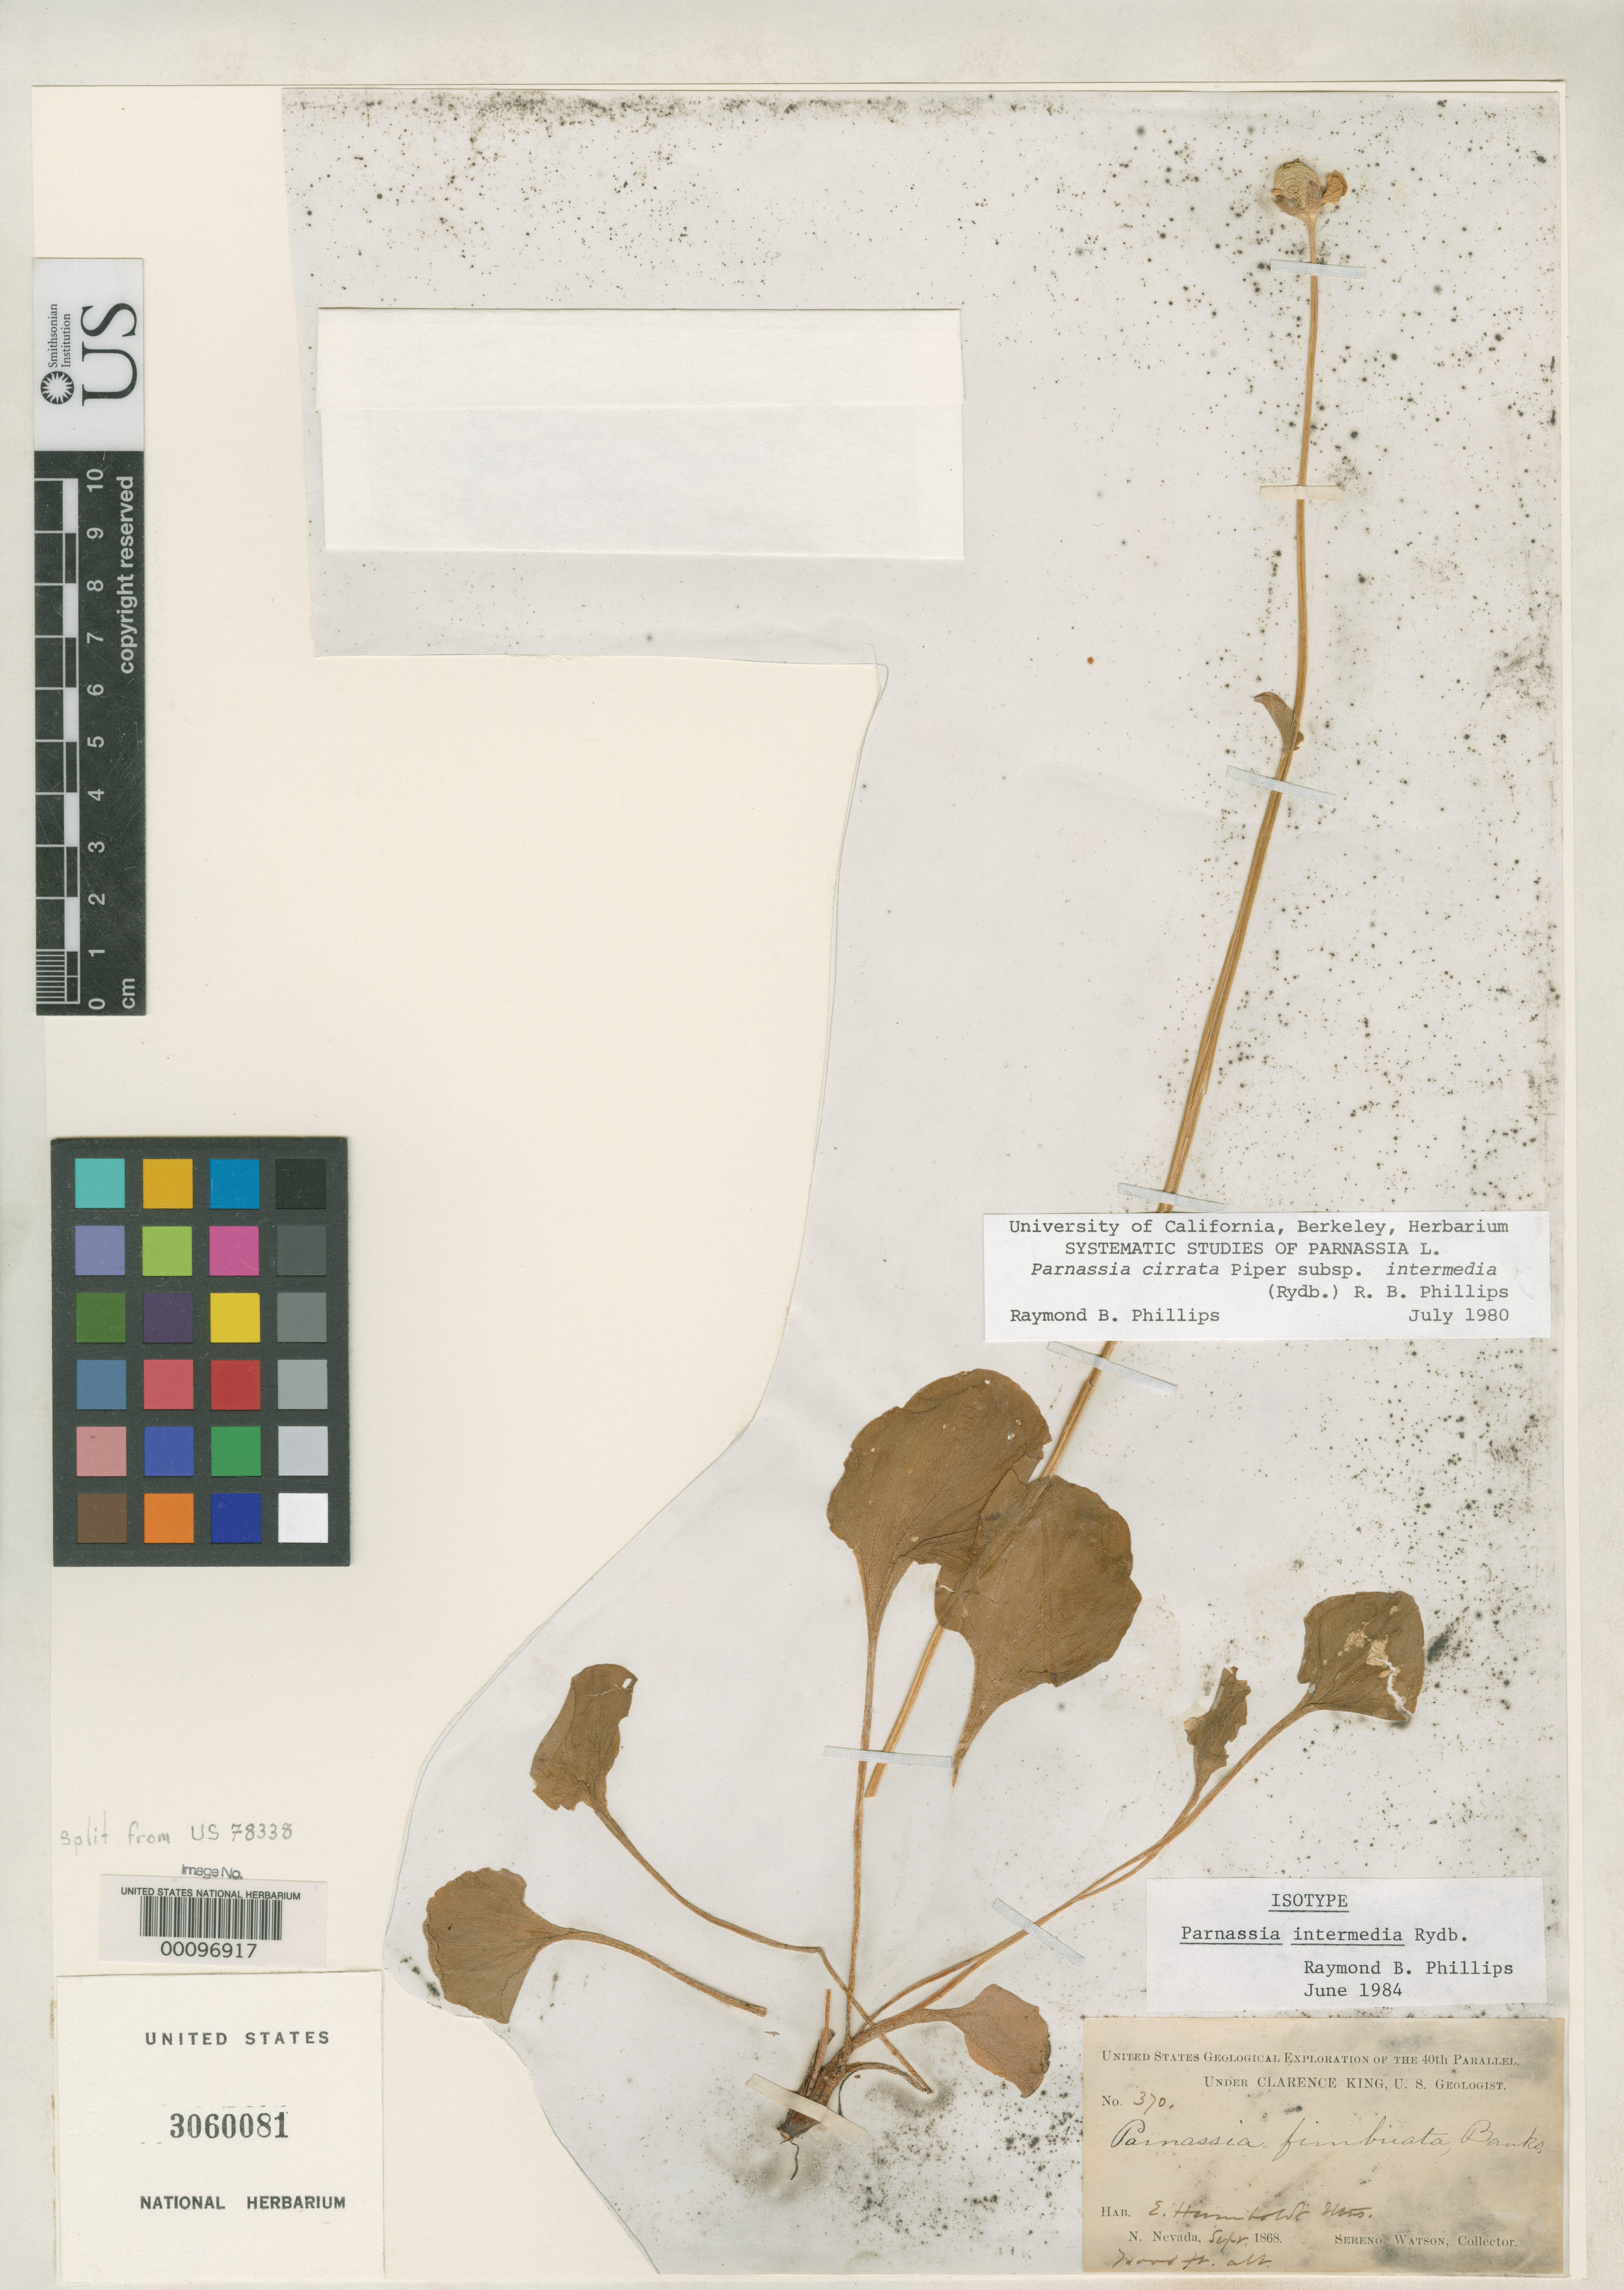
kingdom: Plantae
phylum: Tracheophyta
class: Magnoliopsida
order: Celastrales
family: Parnassiaceae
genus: Parnassia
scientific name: Parnassia intermedia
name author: Rydb.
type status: Isotype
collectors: S. Watson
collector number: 370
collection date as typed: Sep 1868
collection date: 1868-09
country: United States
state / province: Nevada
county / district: Elko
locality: East Humboldt Mtns.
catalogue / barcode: US 3060081